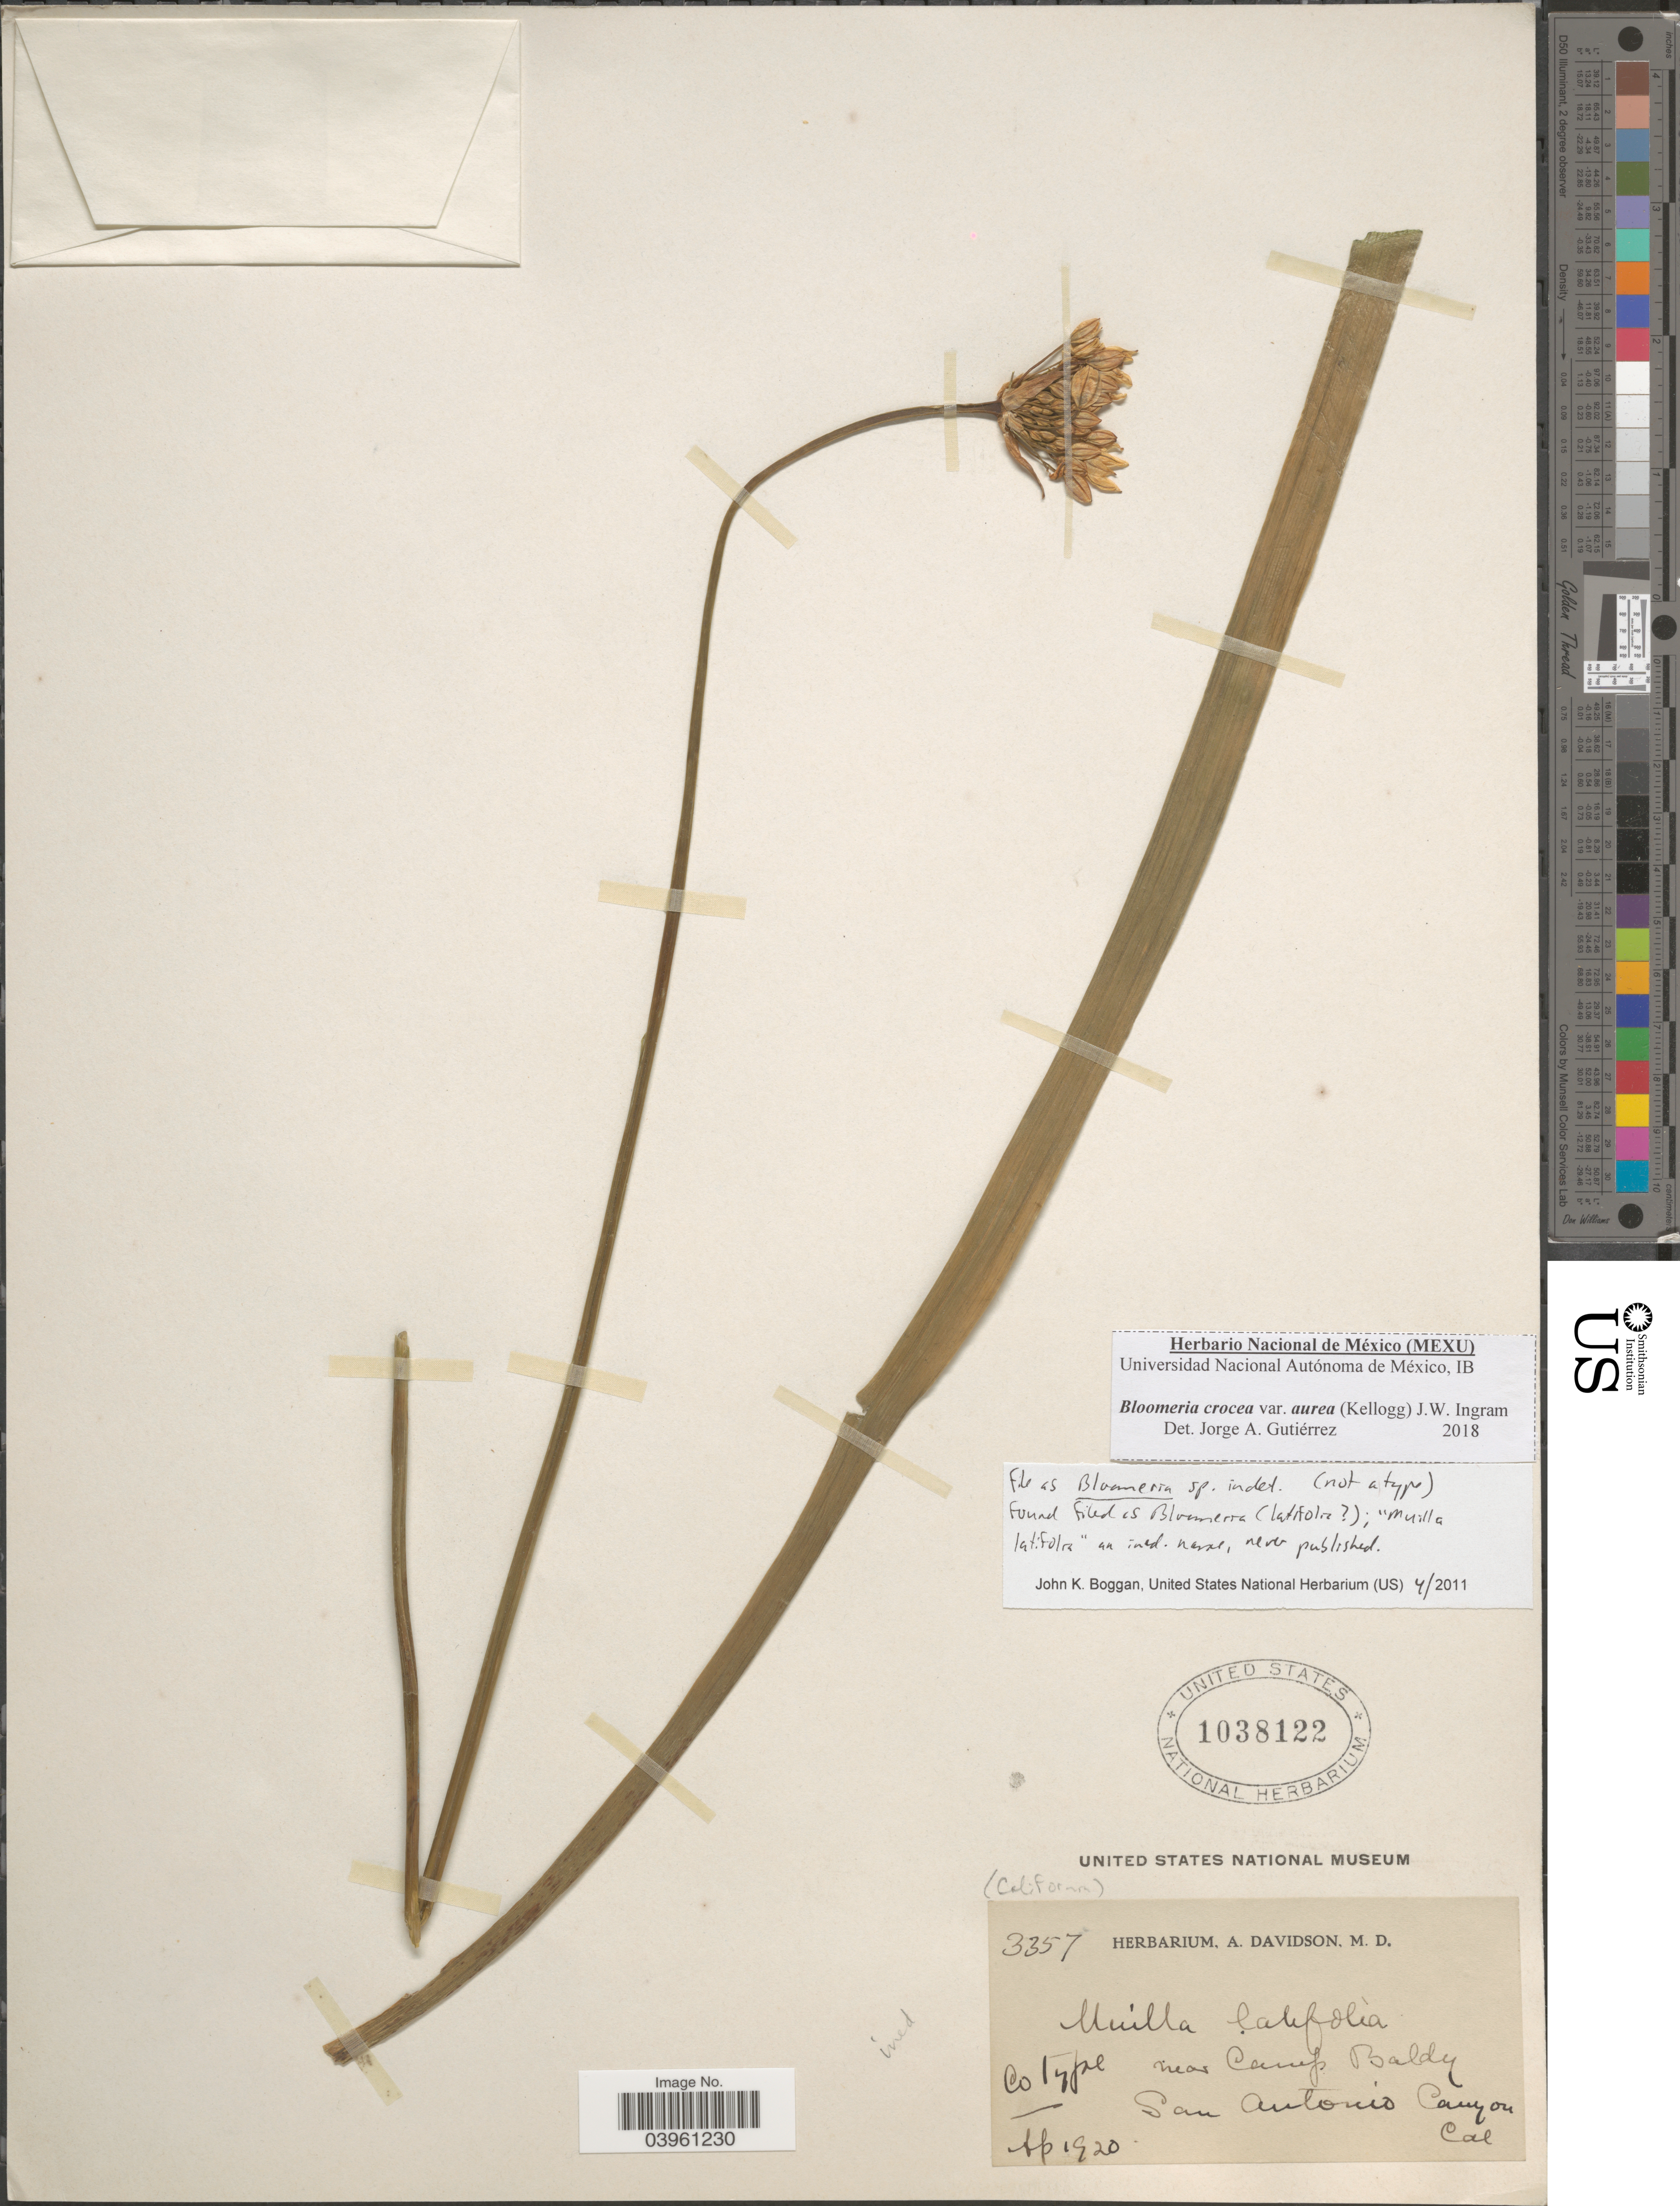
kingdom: Plantae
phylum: Tracheophyta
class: Liliopsida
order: Asparagales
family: Asparagaceae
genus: Bloomeria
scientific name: Bloomeria crocea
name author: (Torr.) Coville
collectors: ex herb. A. Davidson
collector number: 3357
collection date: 1920-04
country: United States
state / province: California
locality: Near Camp Baldy. San Antonio Canyon.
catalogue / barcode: US 1038122